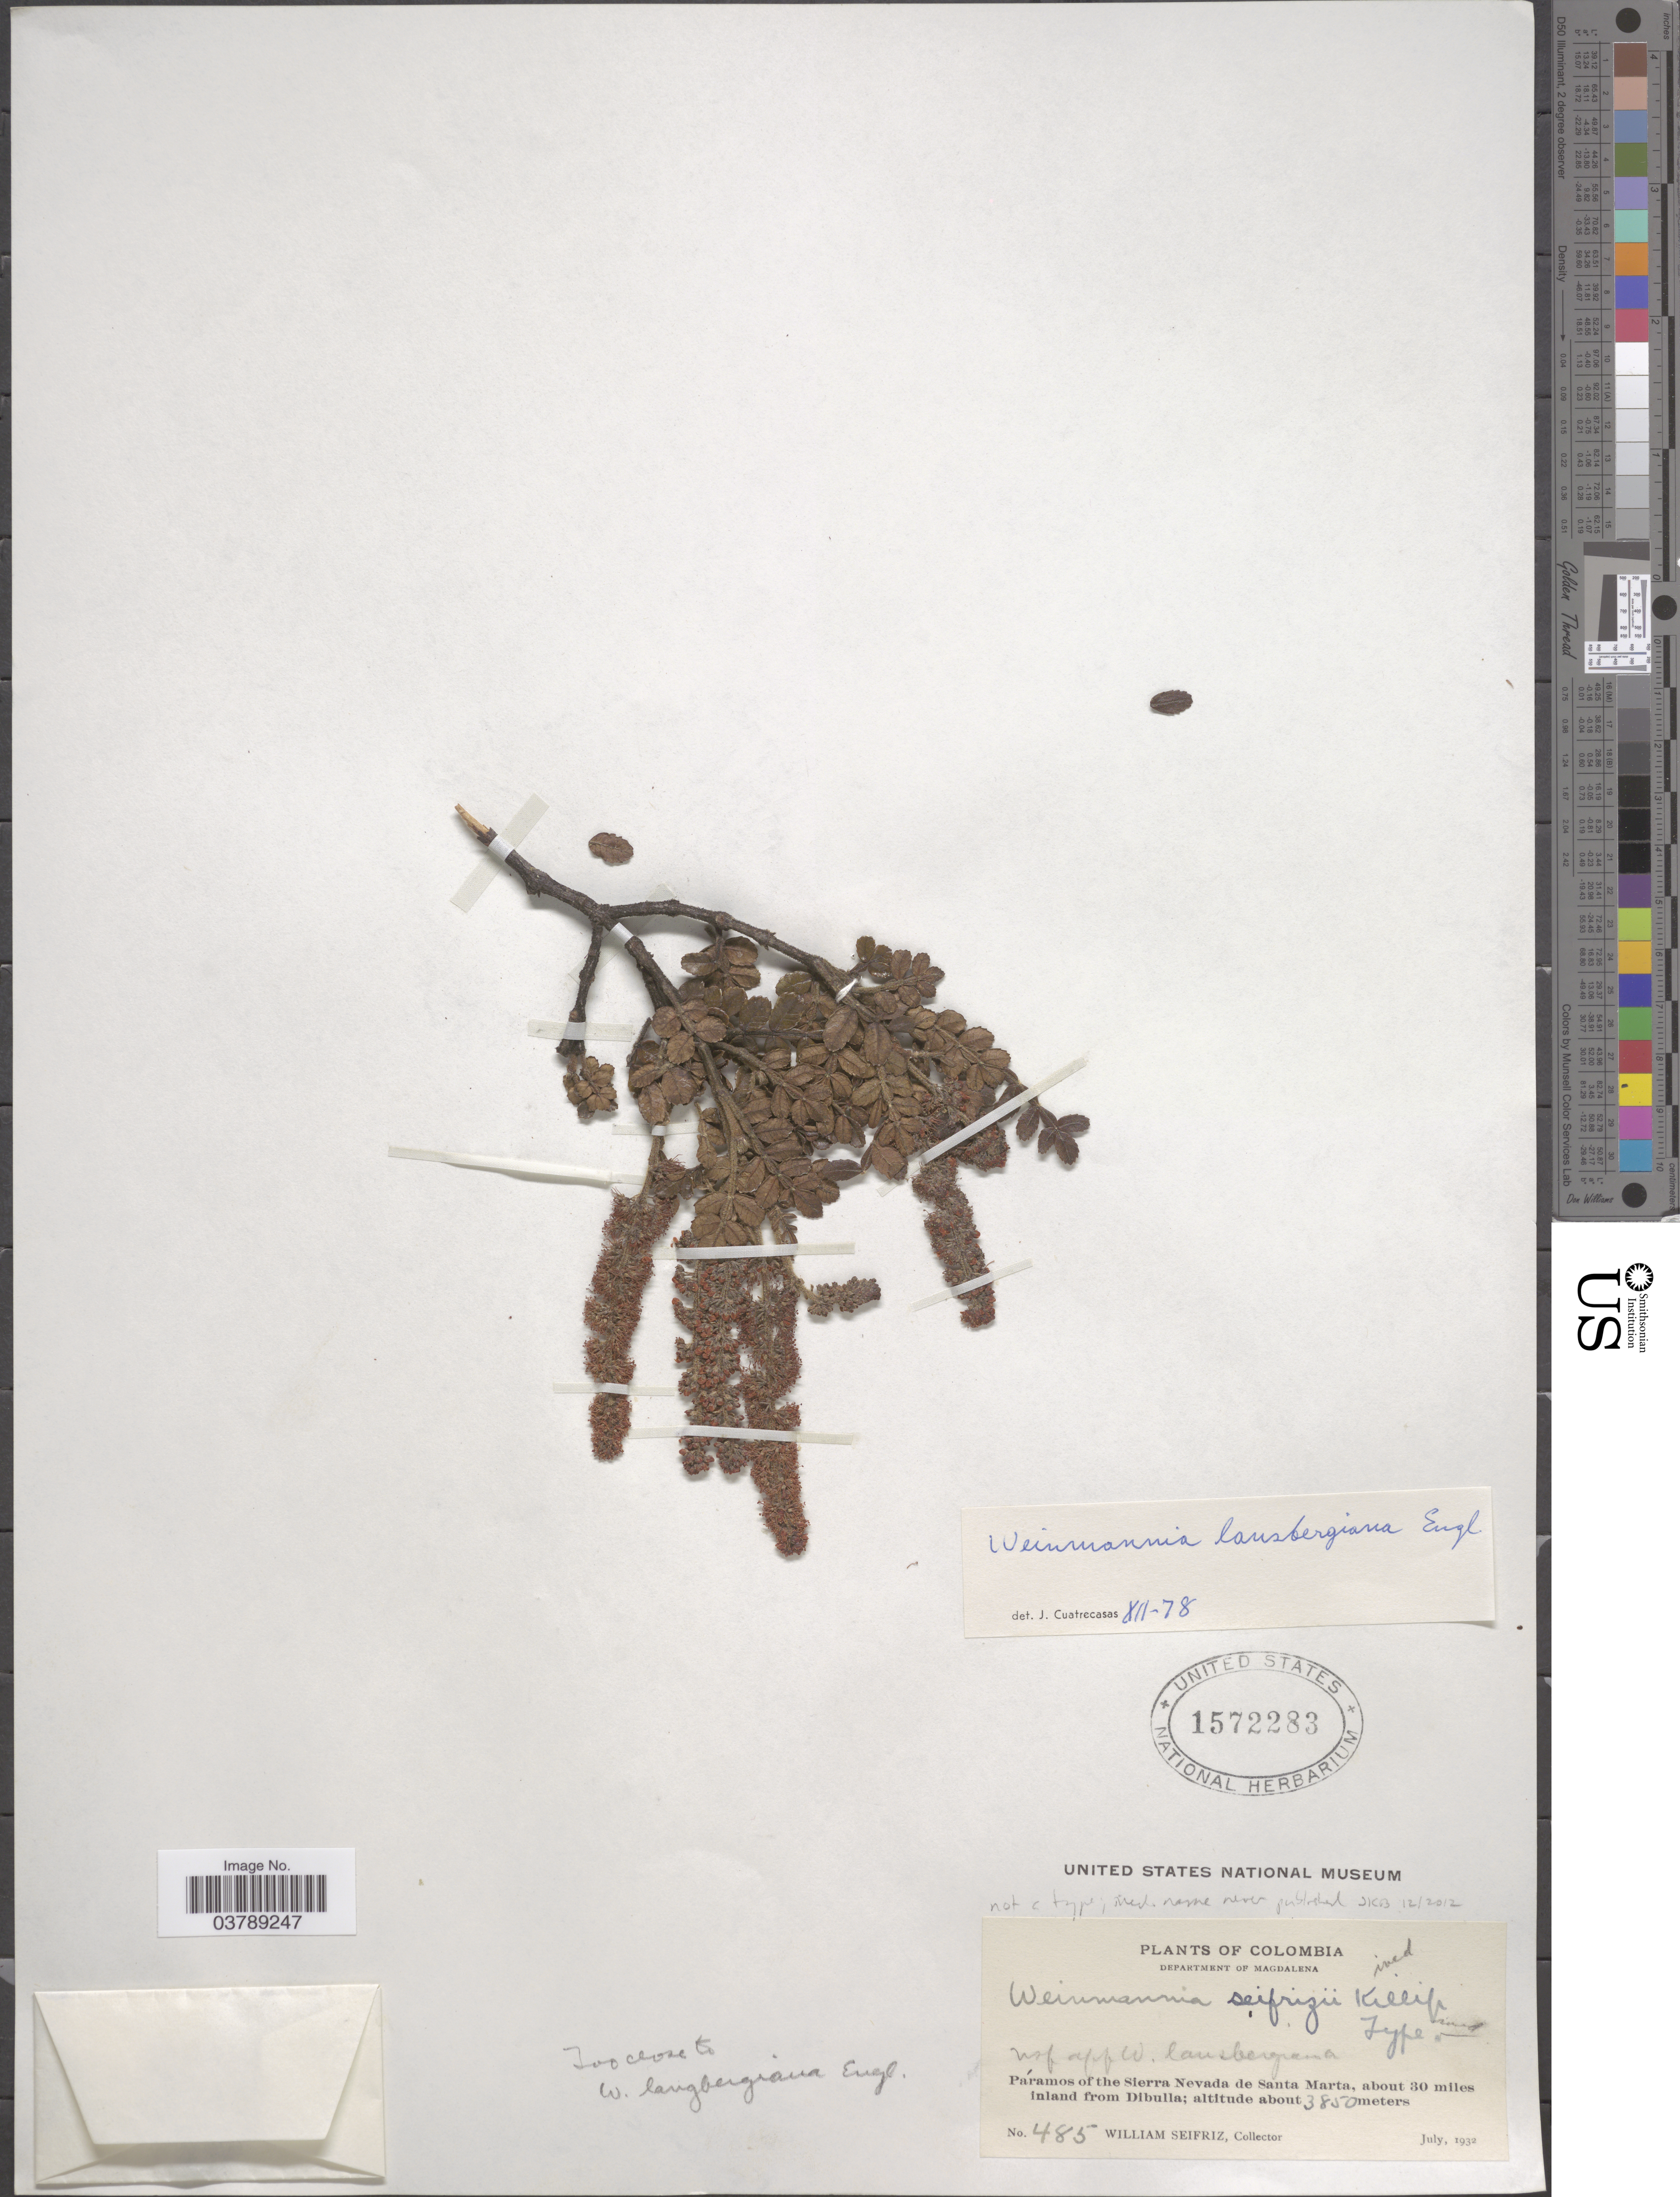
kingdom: Plantae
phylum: Tracheophyta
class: Magnoliopsida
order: Oxalidales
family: Cunoniaceae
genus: Weinmannia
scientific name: Weinmannia lansbergiana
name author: Engl.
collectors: W. Seifriz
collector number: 485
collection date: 1932-07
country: Colombia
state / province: Magdalena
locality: Department of Magdalena. Páramos of the Sierra Nevada de Santa Marta, about 30 miles inland from Dibulla.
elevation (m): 3850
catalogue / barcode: US 1572283